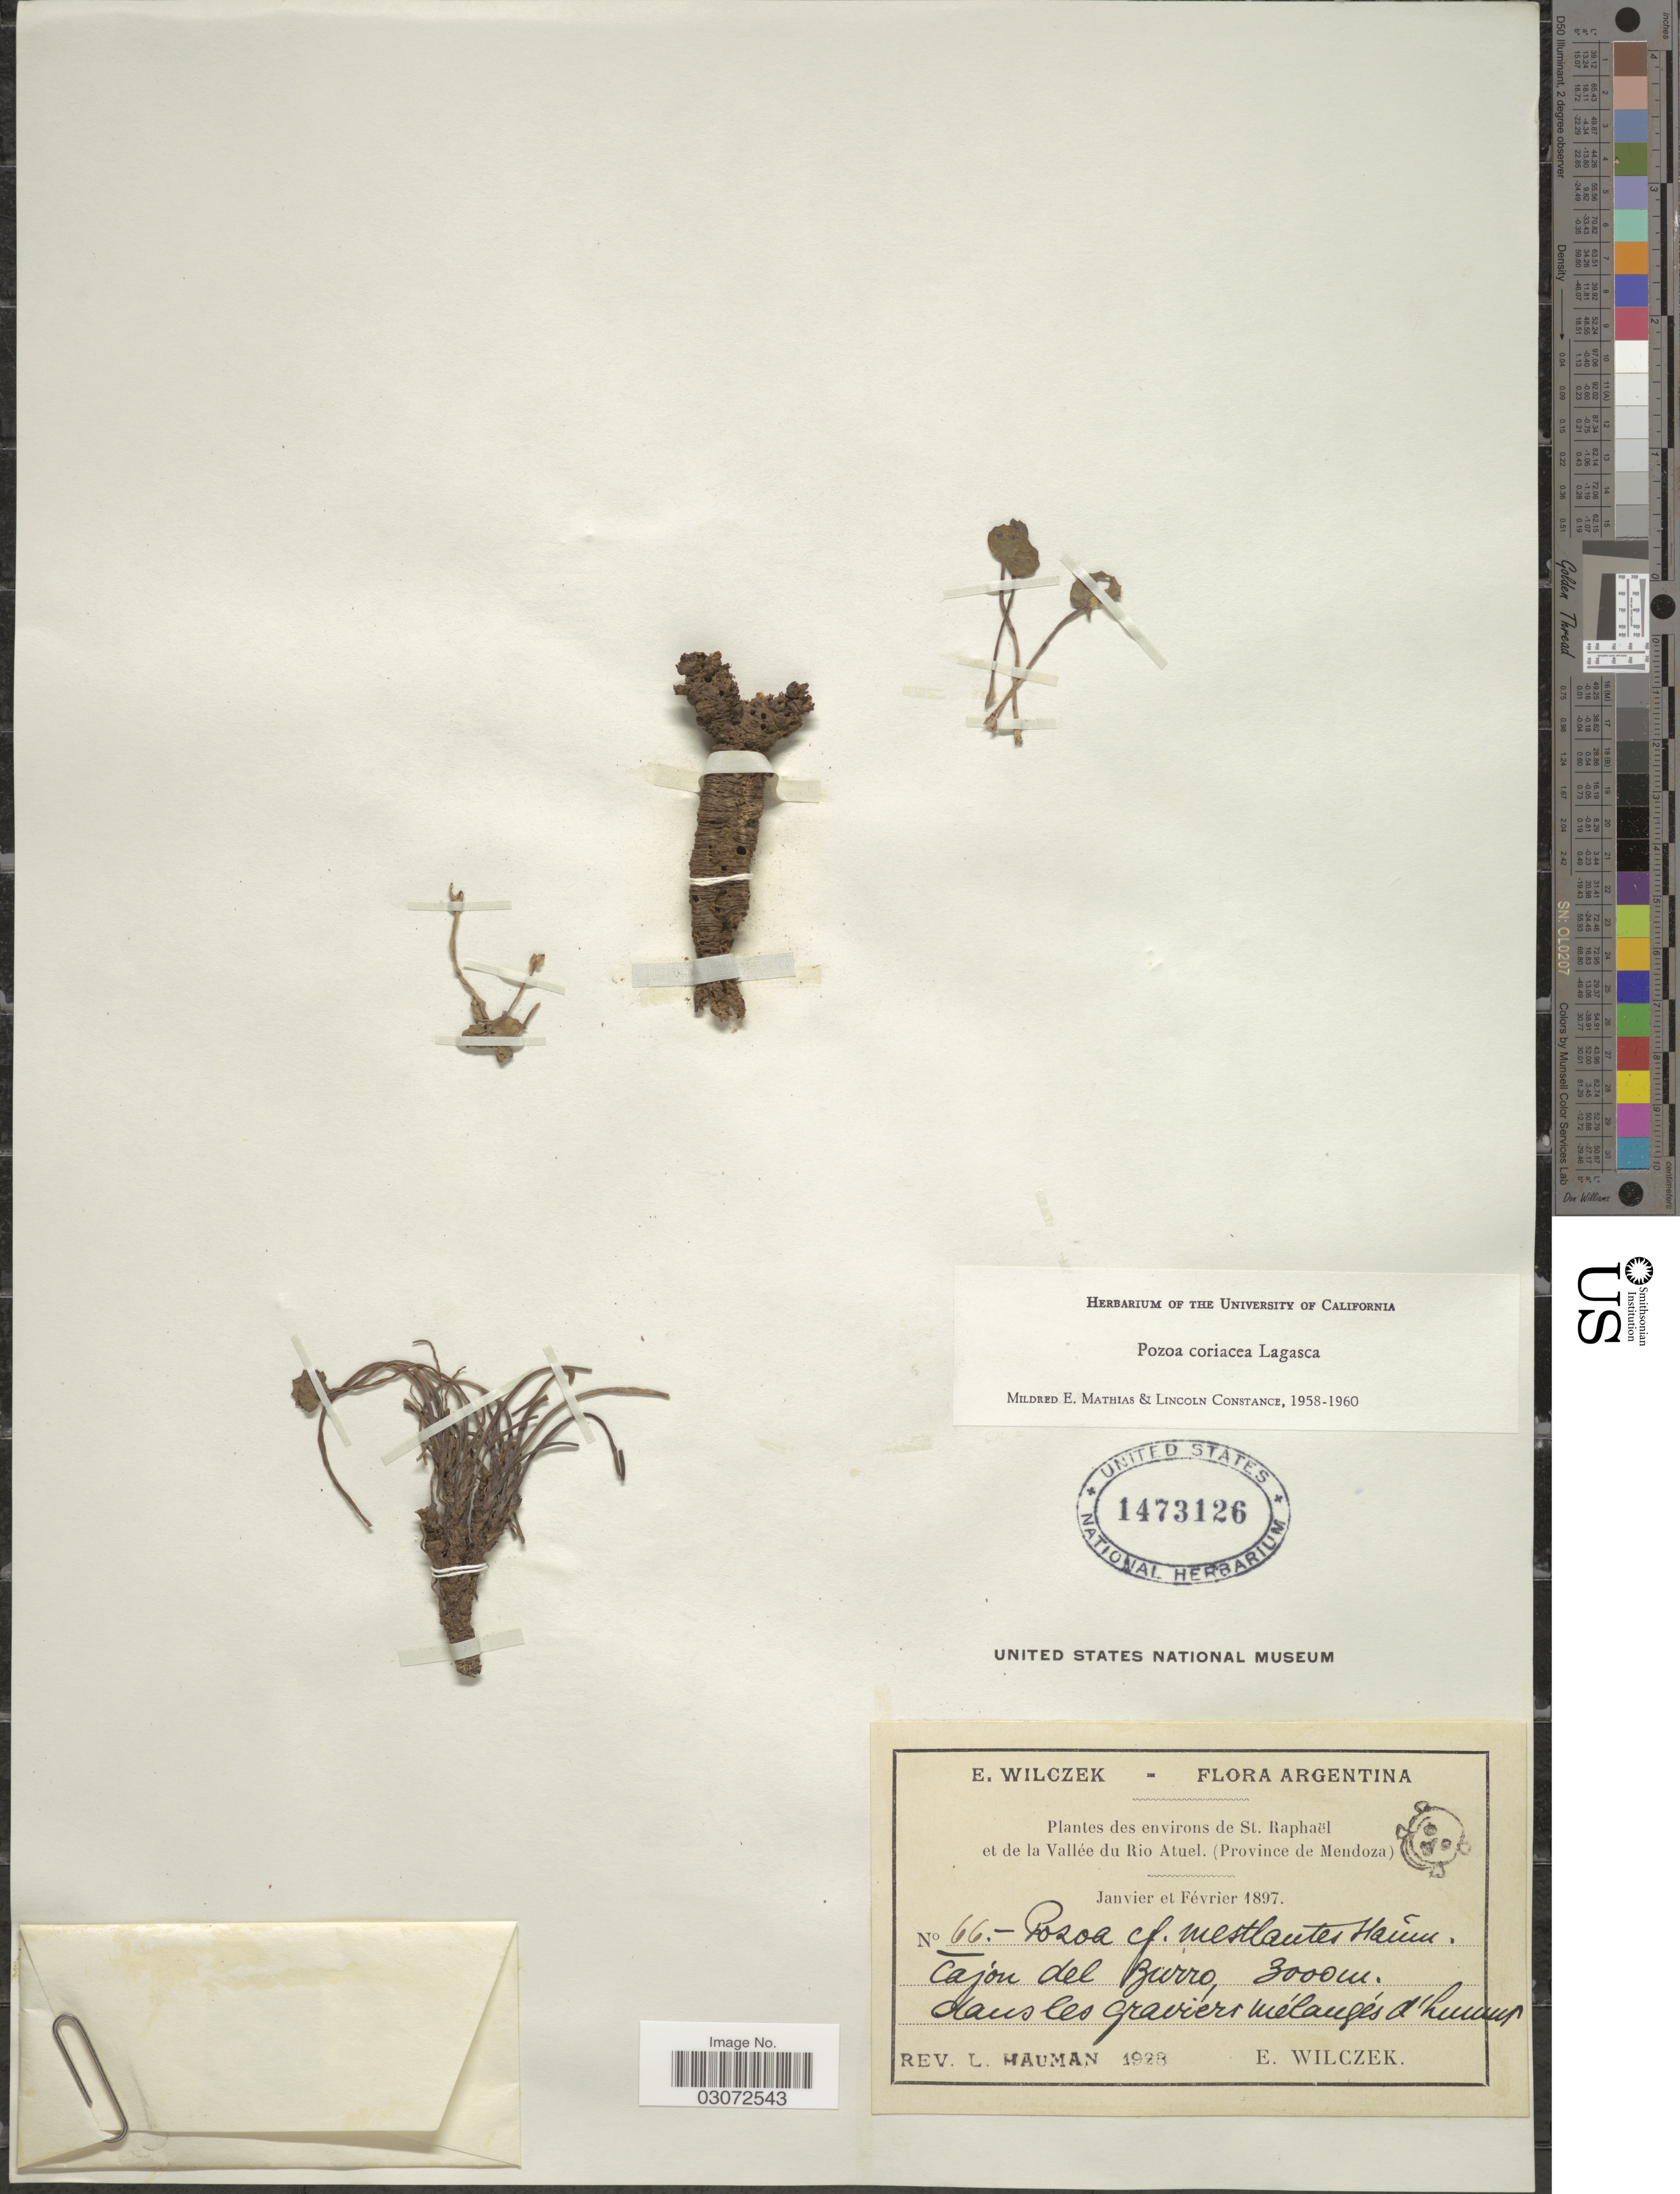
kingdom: Plantae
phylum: Tracheophyta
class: Magnoliopsida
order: Apiales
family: Apiaceae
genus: Pozoa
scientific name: Pozoa coriacea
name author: Lag.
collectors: E. Wilczek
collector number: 66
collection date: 1897-01/1897-02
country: Argentina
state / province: Mendoza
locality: Environs de St. Raphaël et de la Vallée du Rio Atuel.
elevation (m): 3000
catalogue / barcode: US 1473126